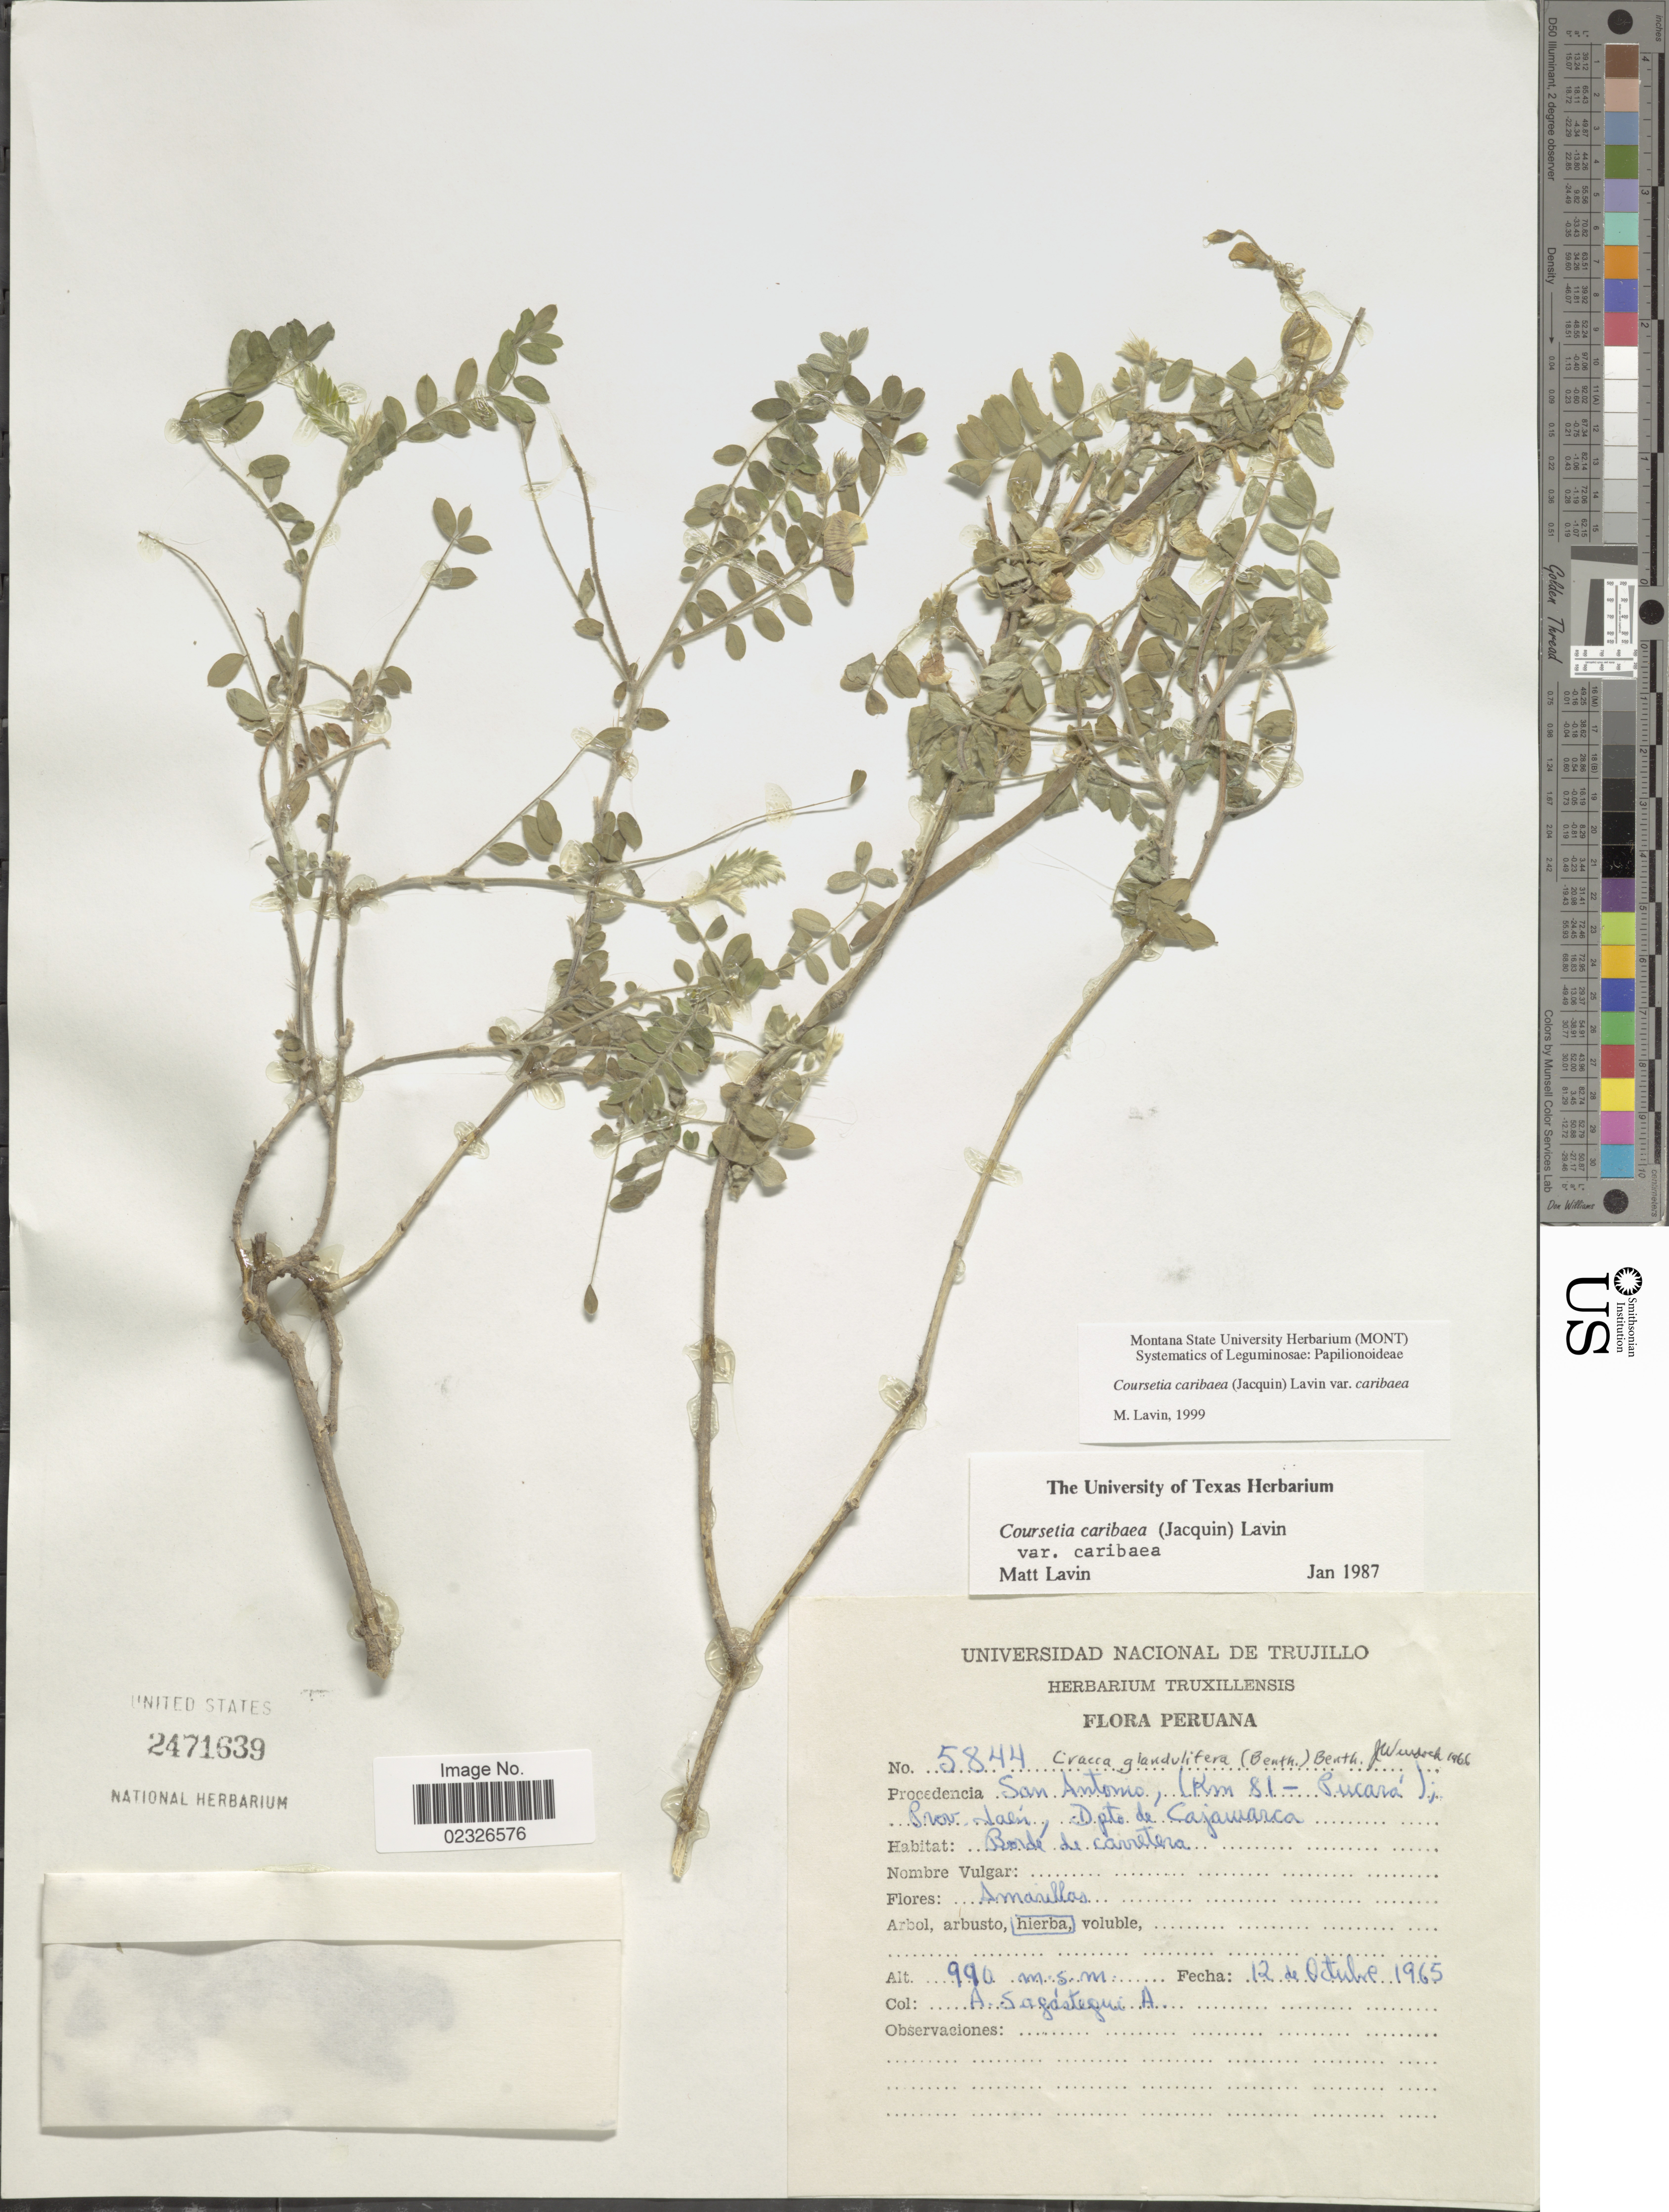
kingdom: Plantae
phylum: Tracheophyta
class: Magnoliopsida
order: Fabales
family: Fabaceae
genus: Coursetia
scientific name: Coursetia caribaea var. caribaea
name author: (Jacq.) Lavin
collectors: A. Sagástegui A.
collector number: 5844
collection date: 1965-10-12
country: Peru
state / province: Cajamarca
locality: Procedencia San Antonio, (Km 81 - Pucara) Prov Jaen, Depto de Cajamarca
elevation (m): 990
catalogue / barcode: US 2471639